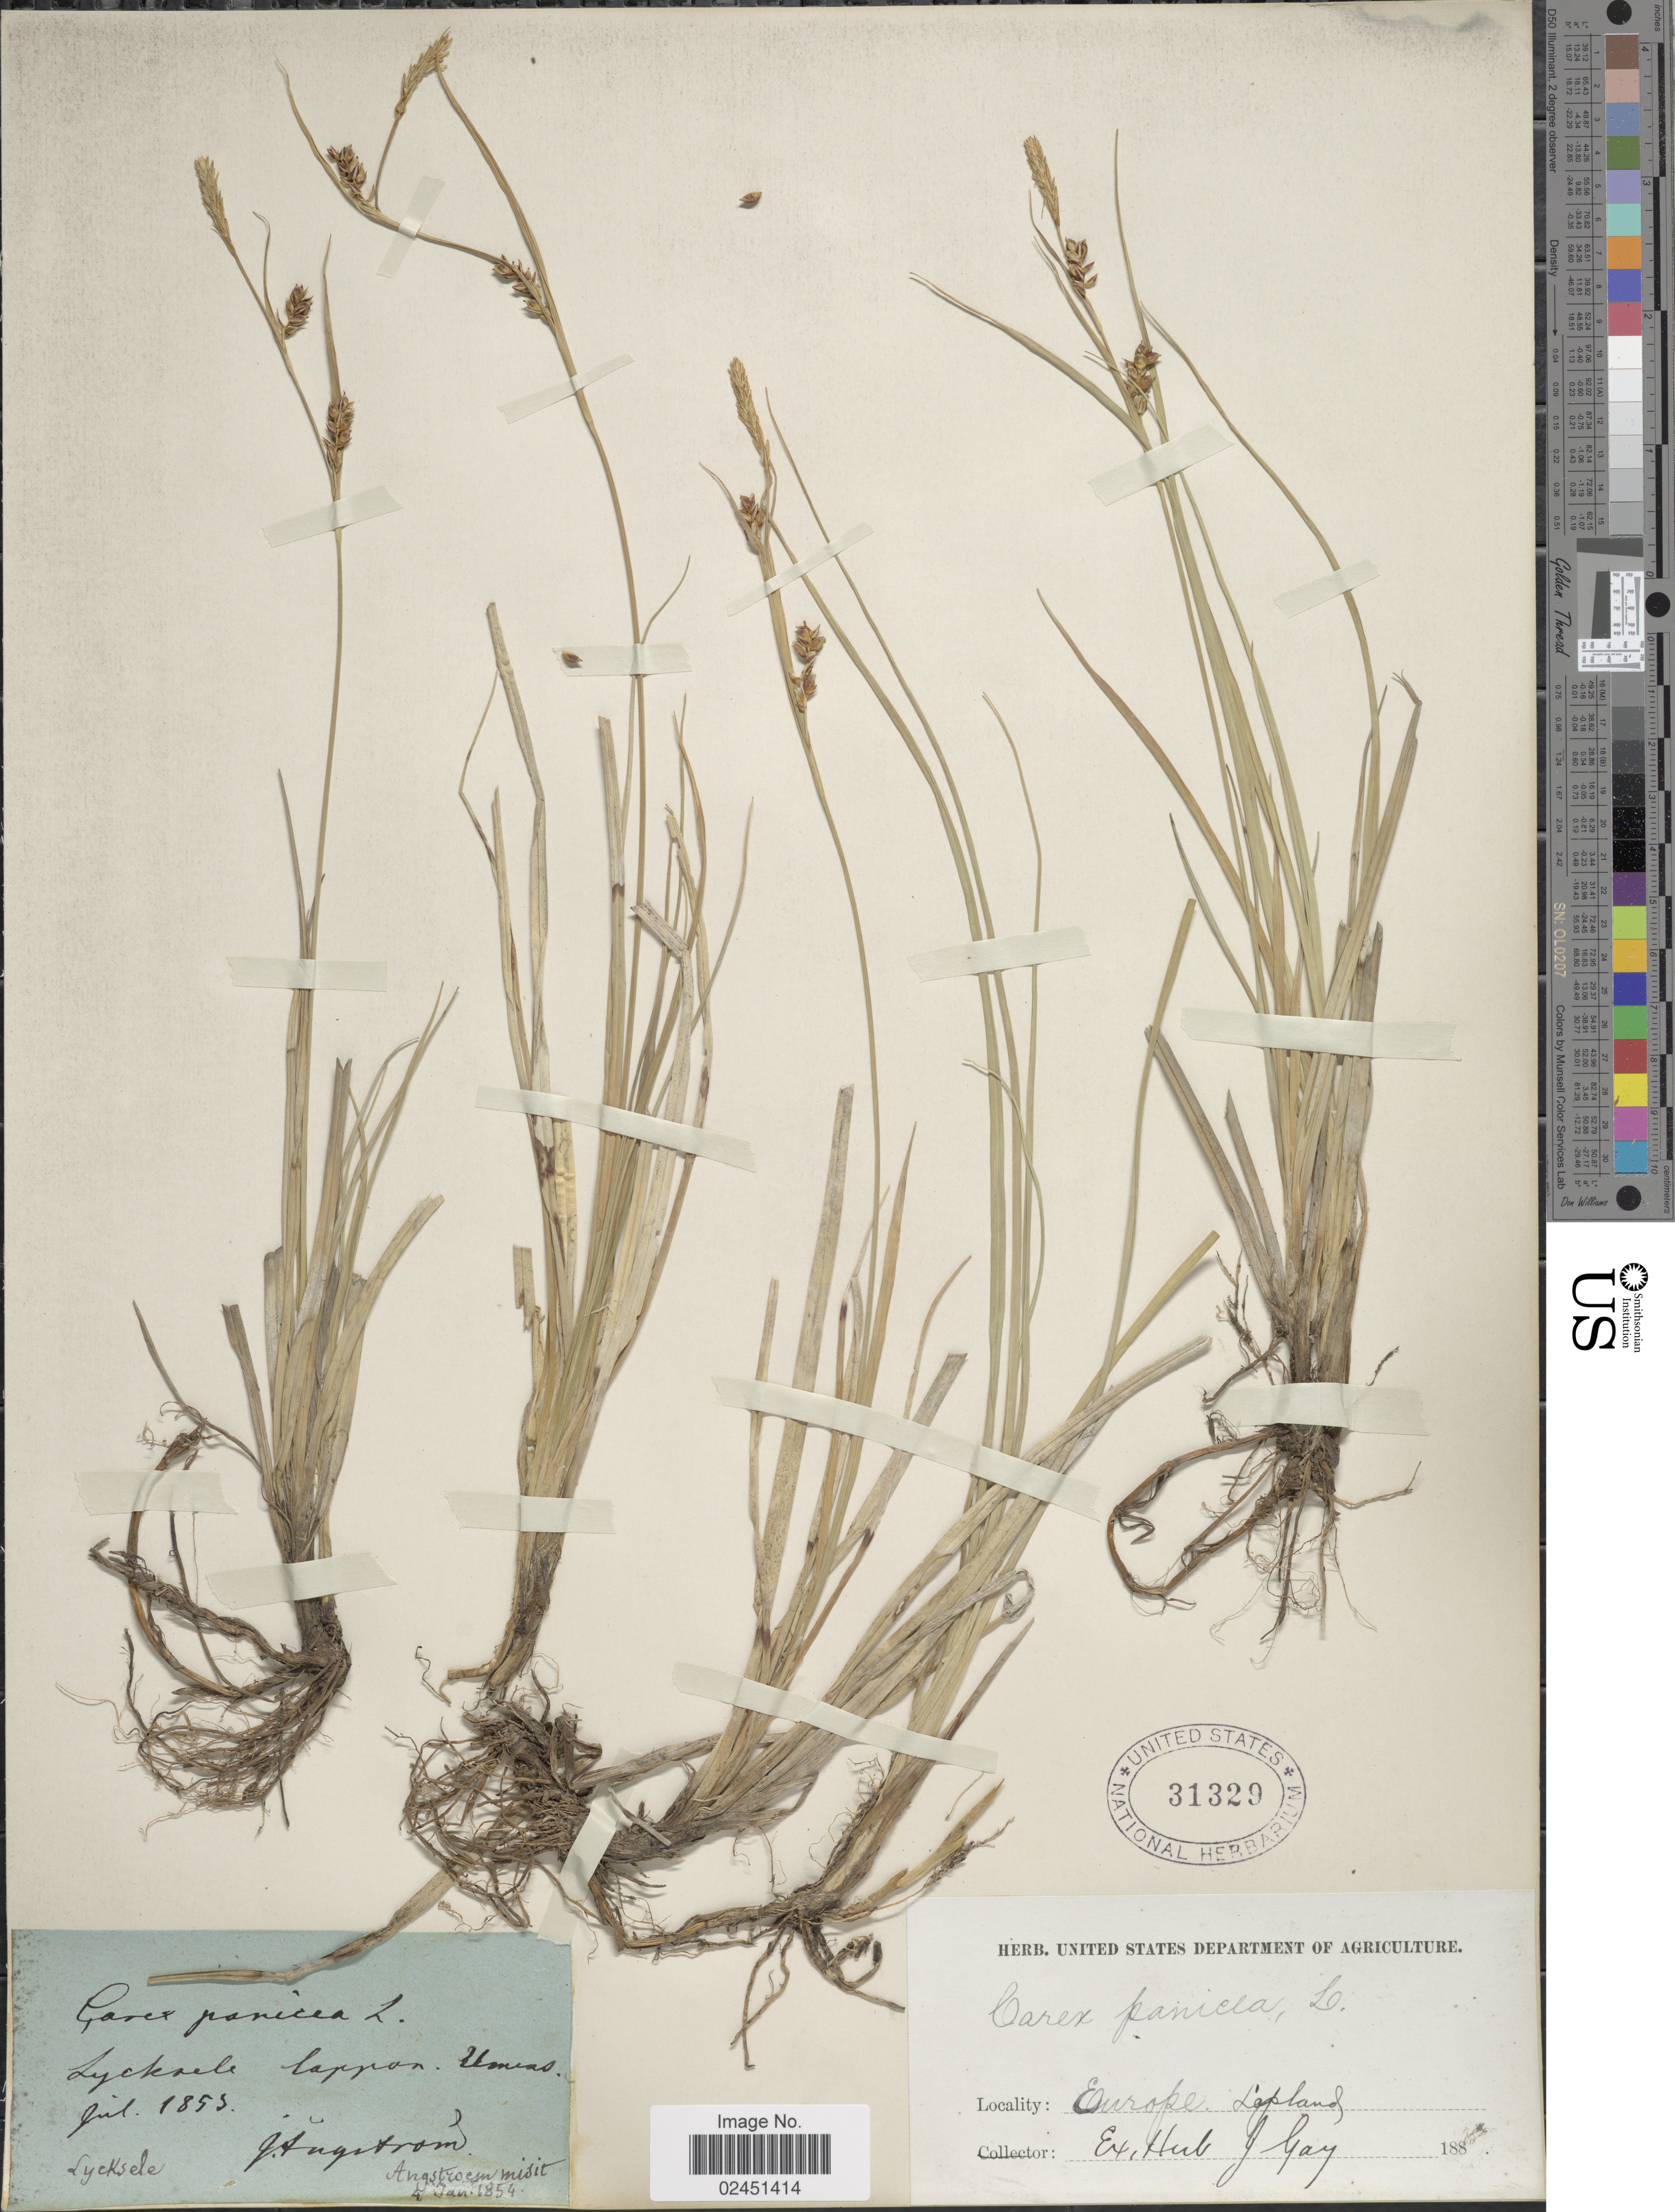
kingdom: Plantae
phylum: Tracheophyta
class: Liliopsida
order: Poales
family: Cyperaceae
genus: Carex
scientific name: Carex panicea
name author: L.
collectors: J. Ångstrom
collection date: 1853-07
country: Sweden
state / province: Västerbotten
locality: Lycksele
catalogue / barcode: US 31329